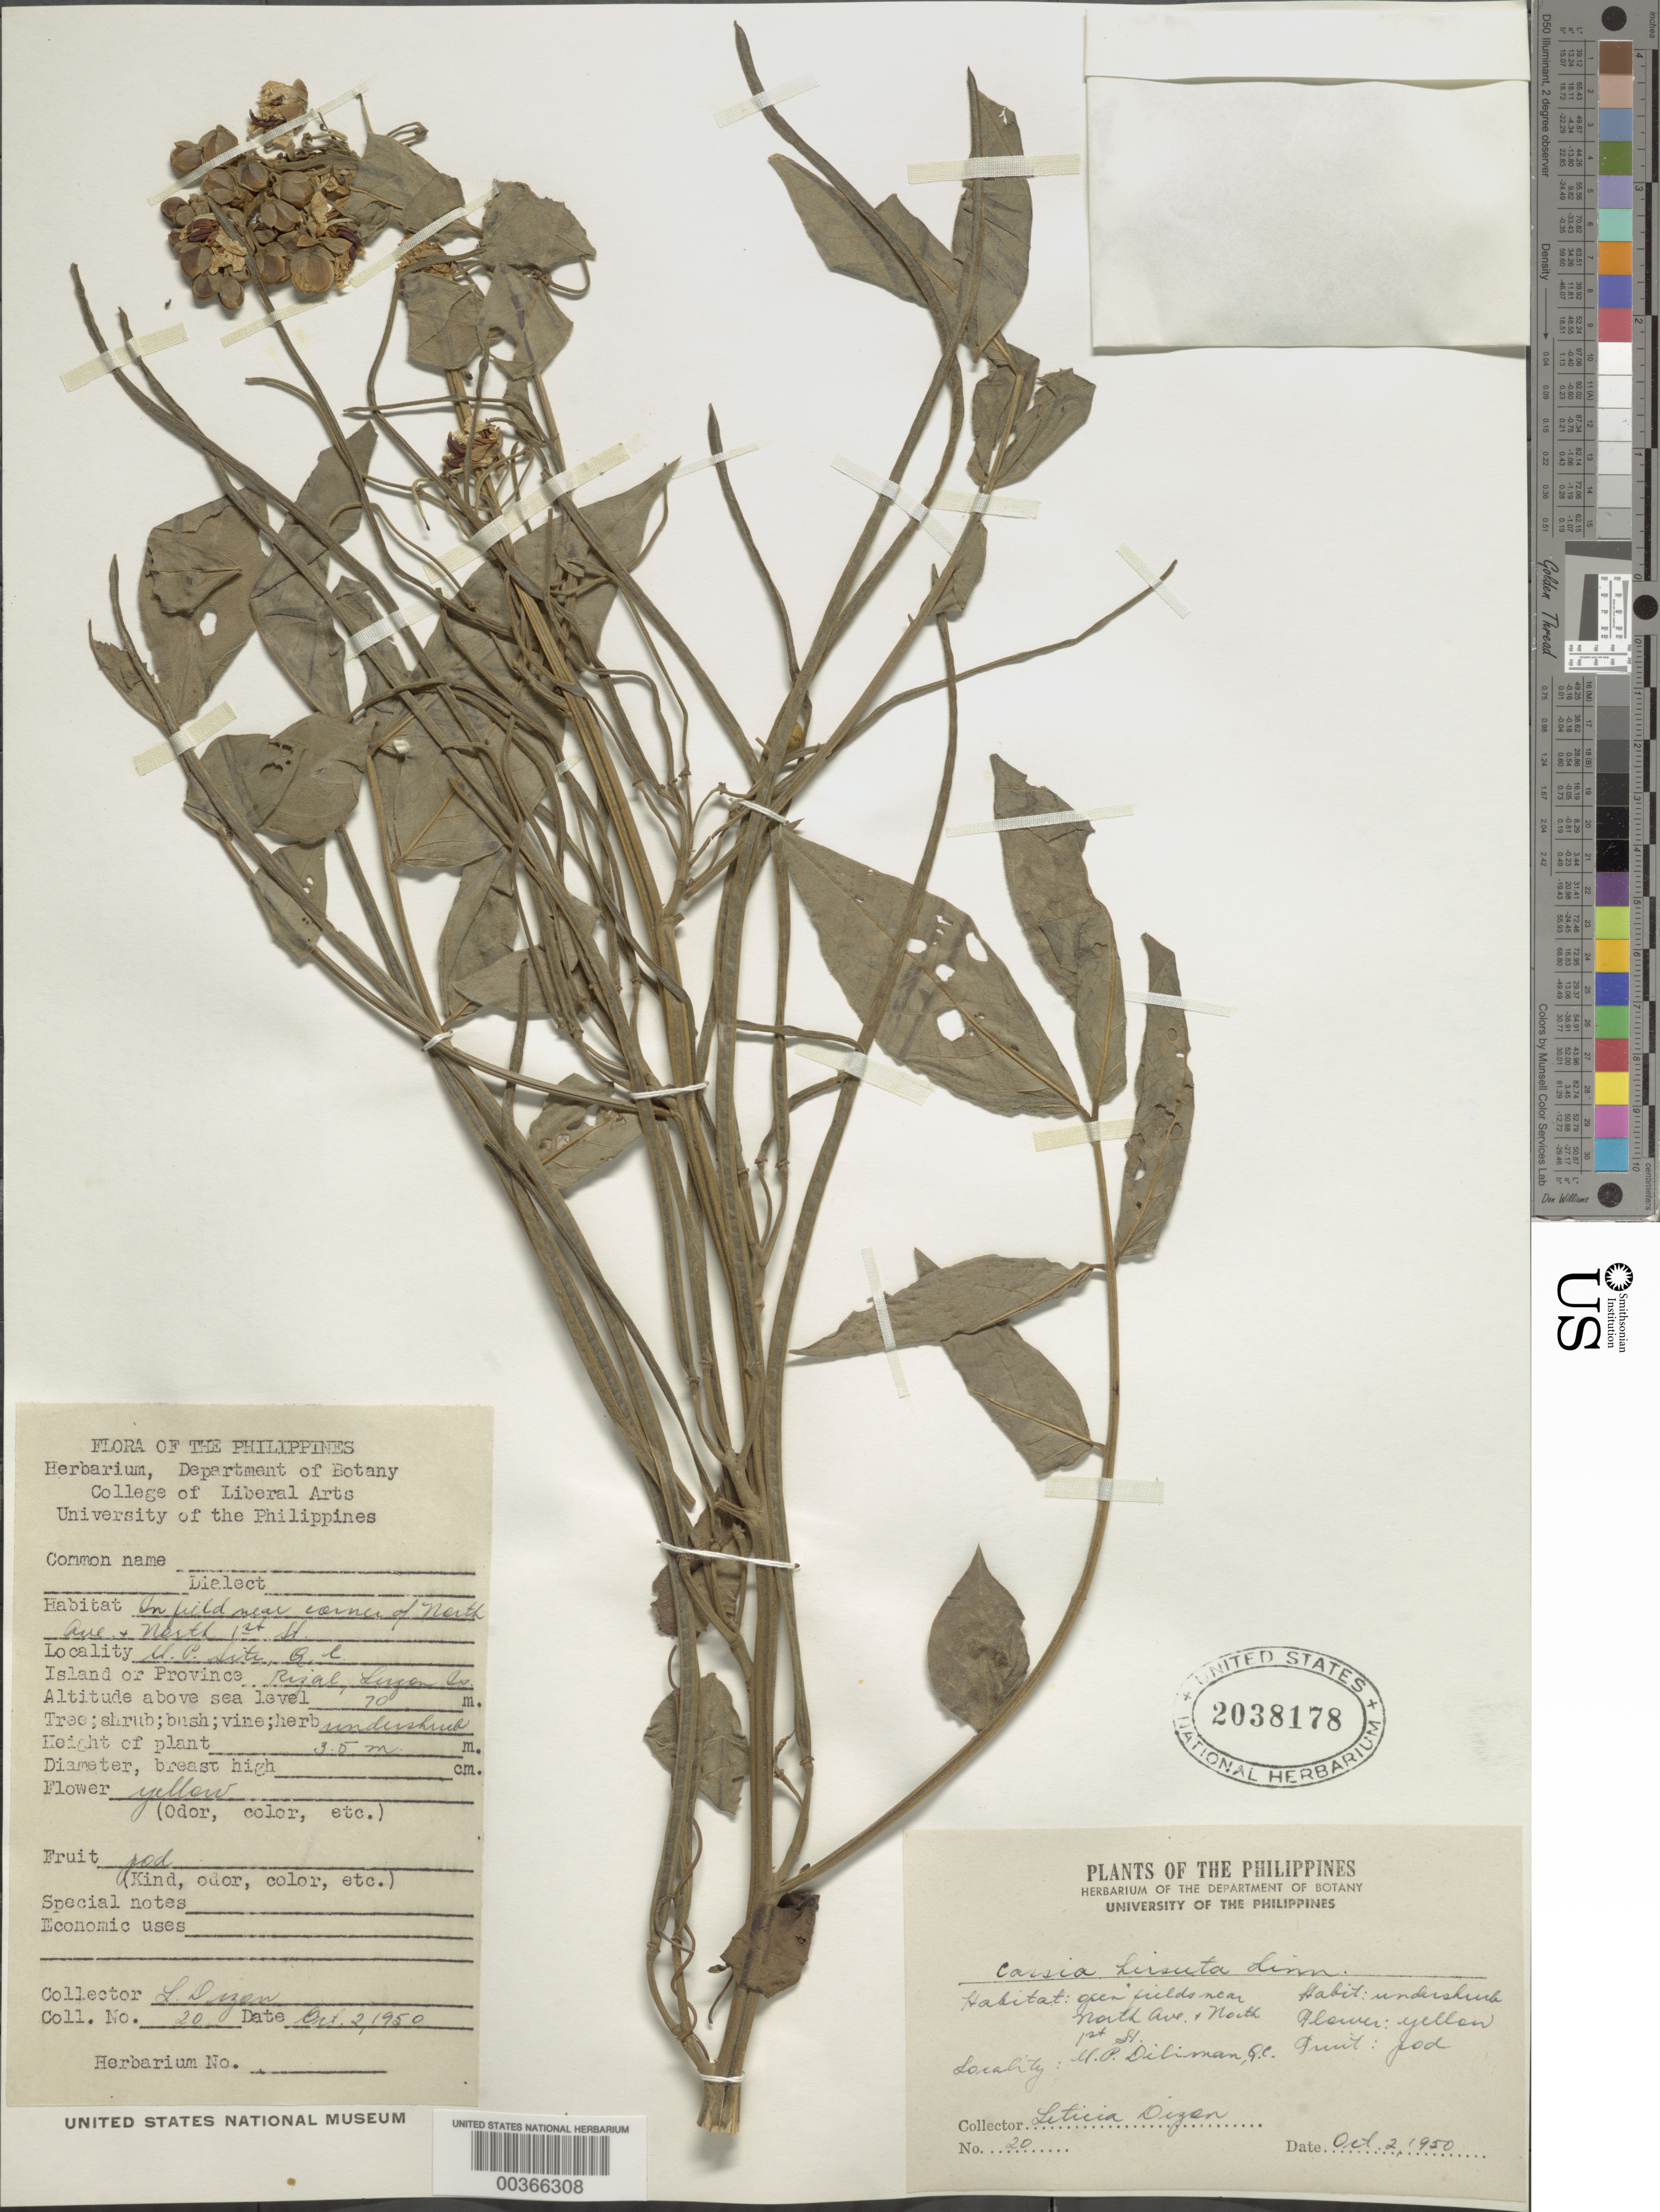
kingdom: Plantae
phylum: Tracheophyta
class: Magnoliopsida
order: Fabales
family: Fabaceae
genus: Senna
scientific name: Senna hirsuta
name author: (L.) H.S. Irwin & Barneby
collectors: L. Dizen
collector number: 20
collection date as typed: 02 Oct 1950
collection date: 1950-10-02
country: Philippines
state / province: National Capital Region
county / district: Quezon City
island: Luzon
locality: U.p. site, quezon; near corner of north ave. and n 1st st.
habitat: In field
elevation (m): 70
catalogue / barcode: US 2038178